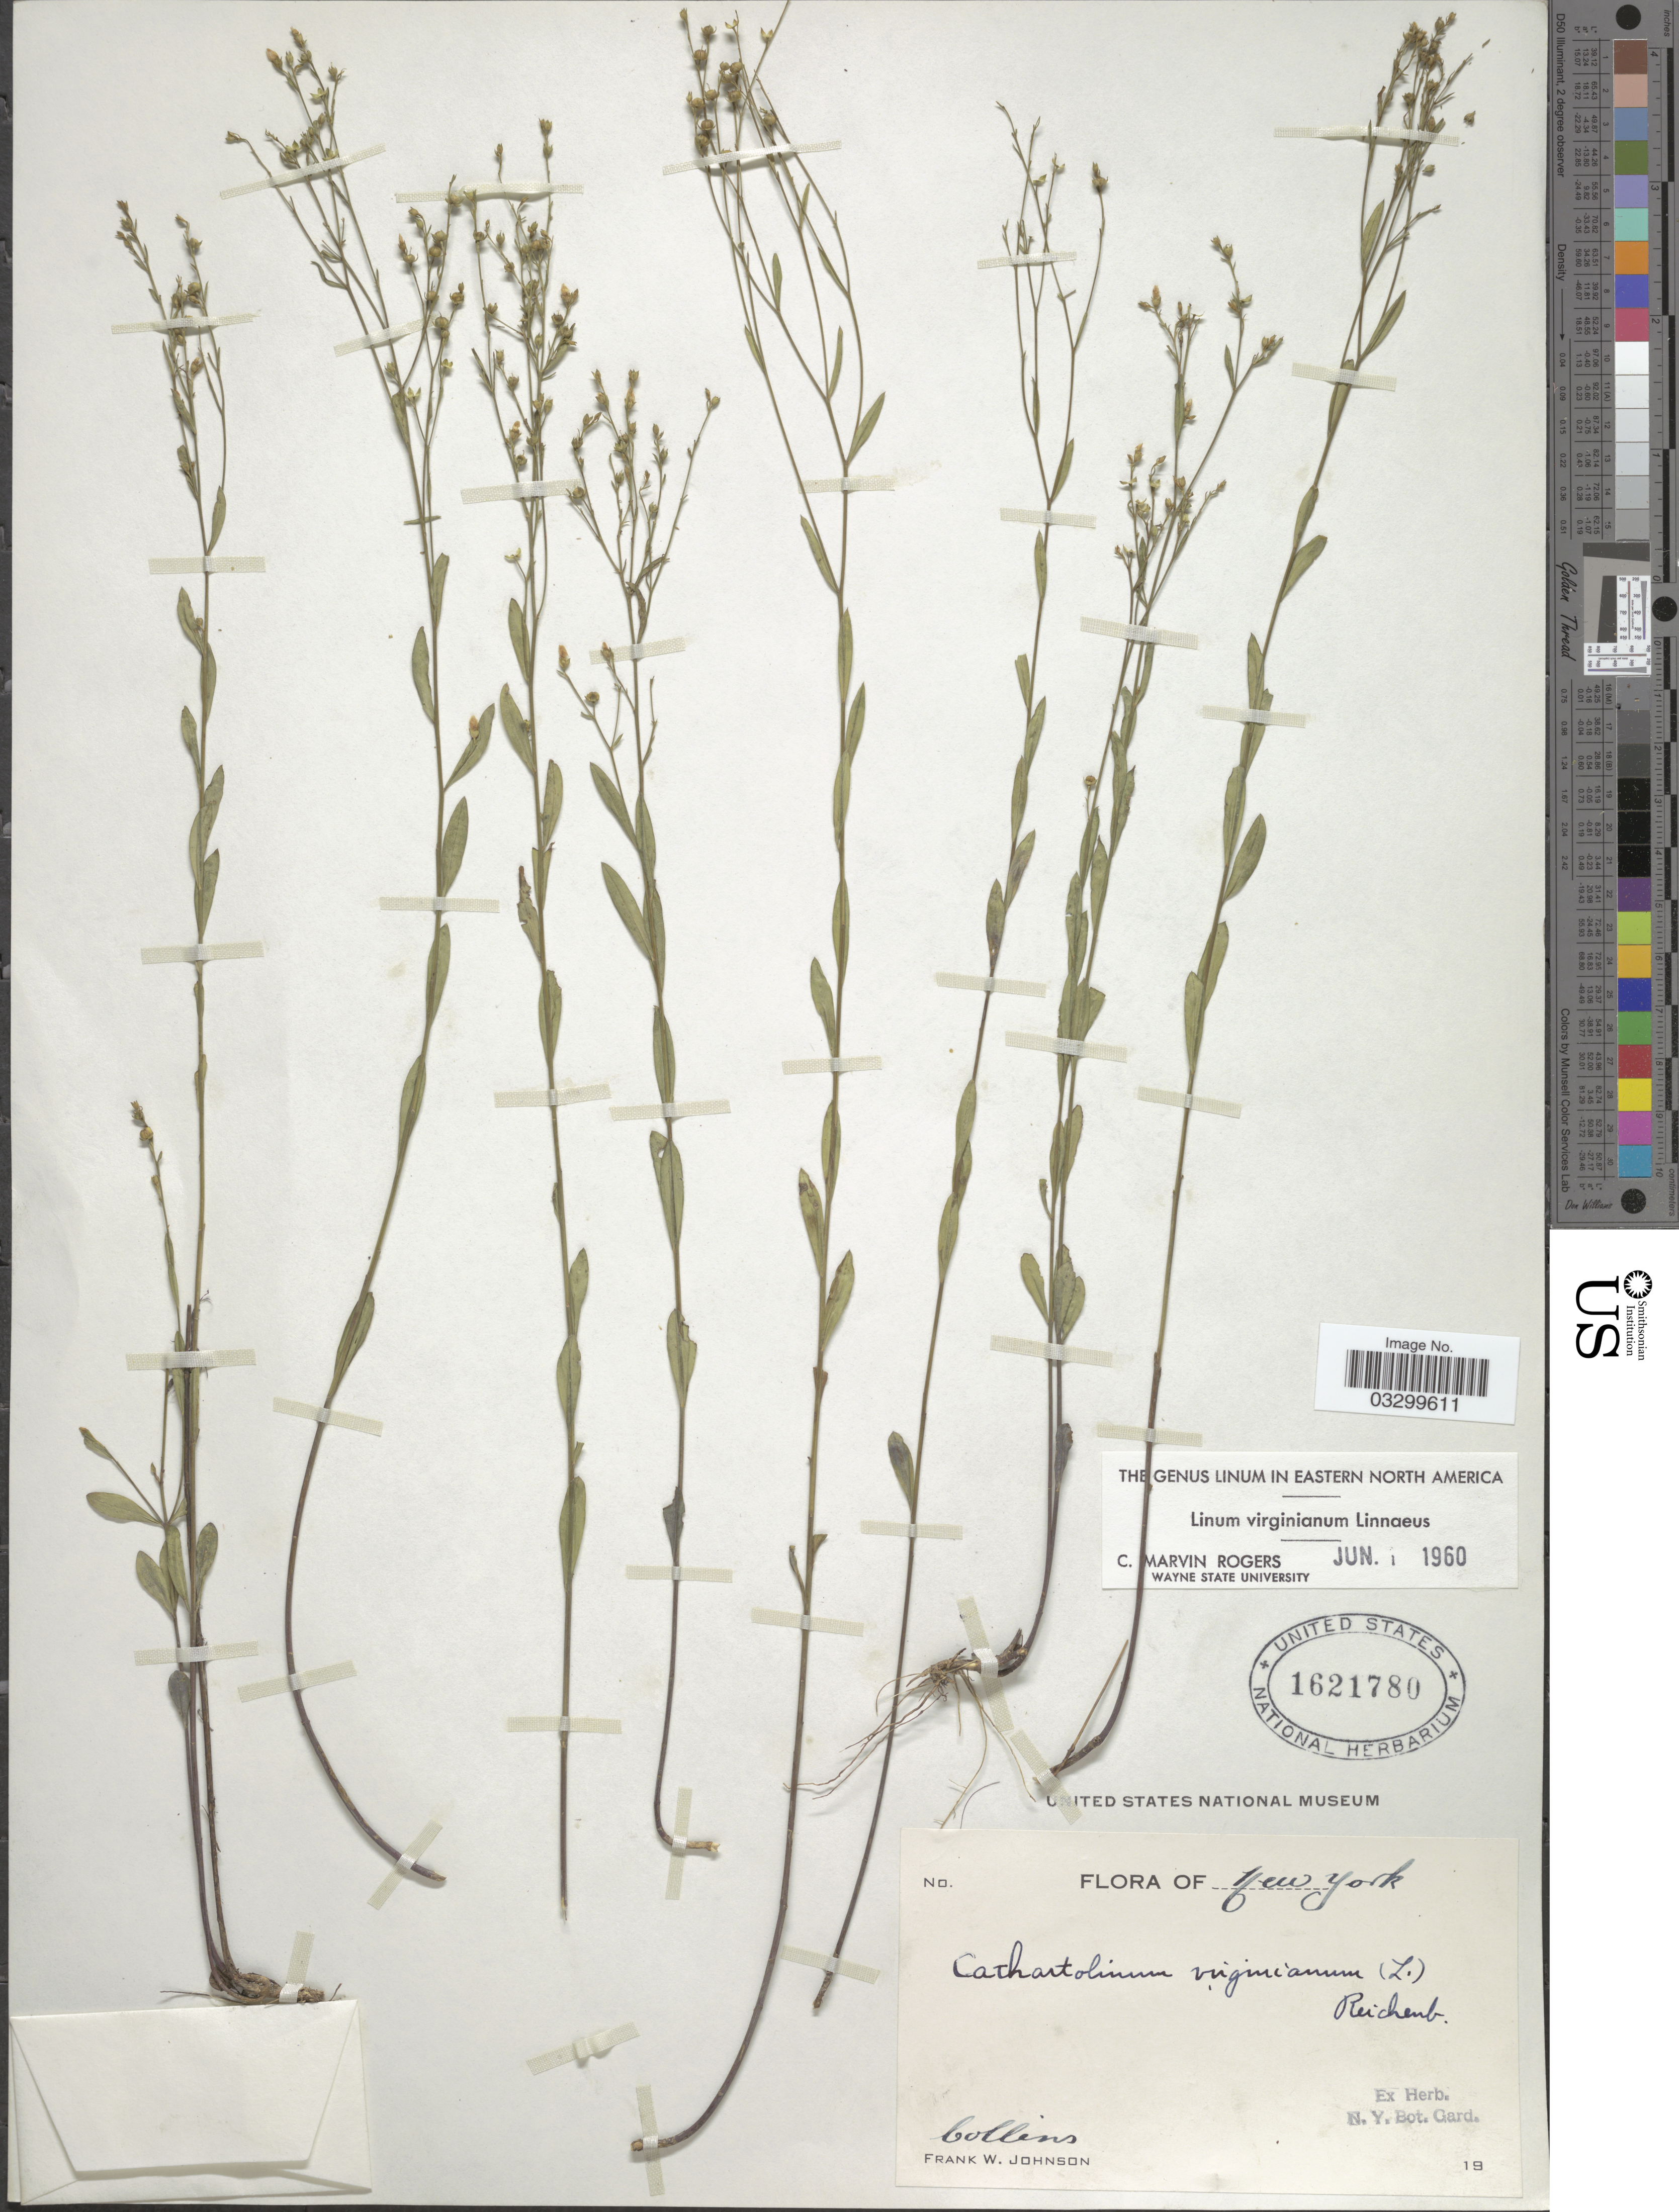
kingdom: Plantae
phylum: Tracheophyta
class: Magnoliopsida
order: Malpighiales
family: Linaceae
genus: Linum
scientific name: Linum virginianum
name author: L.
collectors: F. W. Johnson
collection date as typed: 19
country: United States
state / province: New York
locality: Collins.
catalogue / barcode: US 1621780